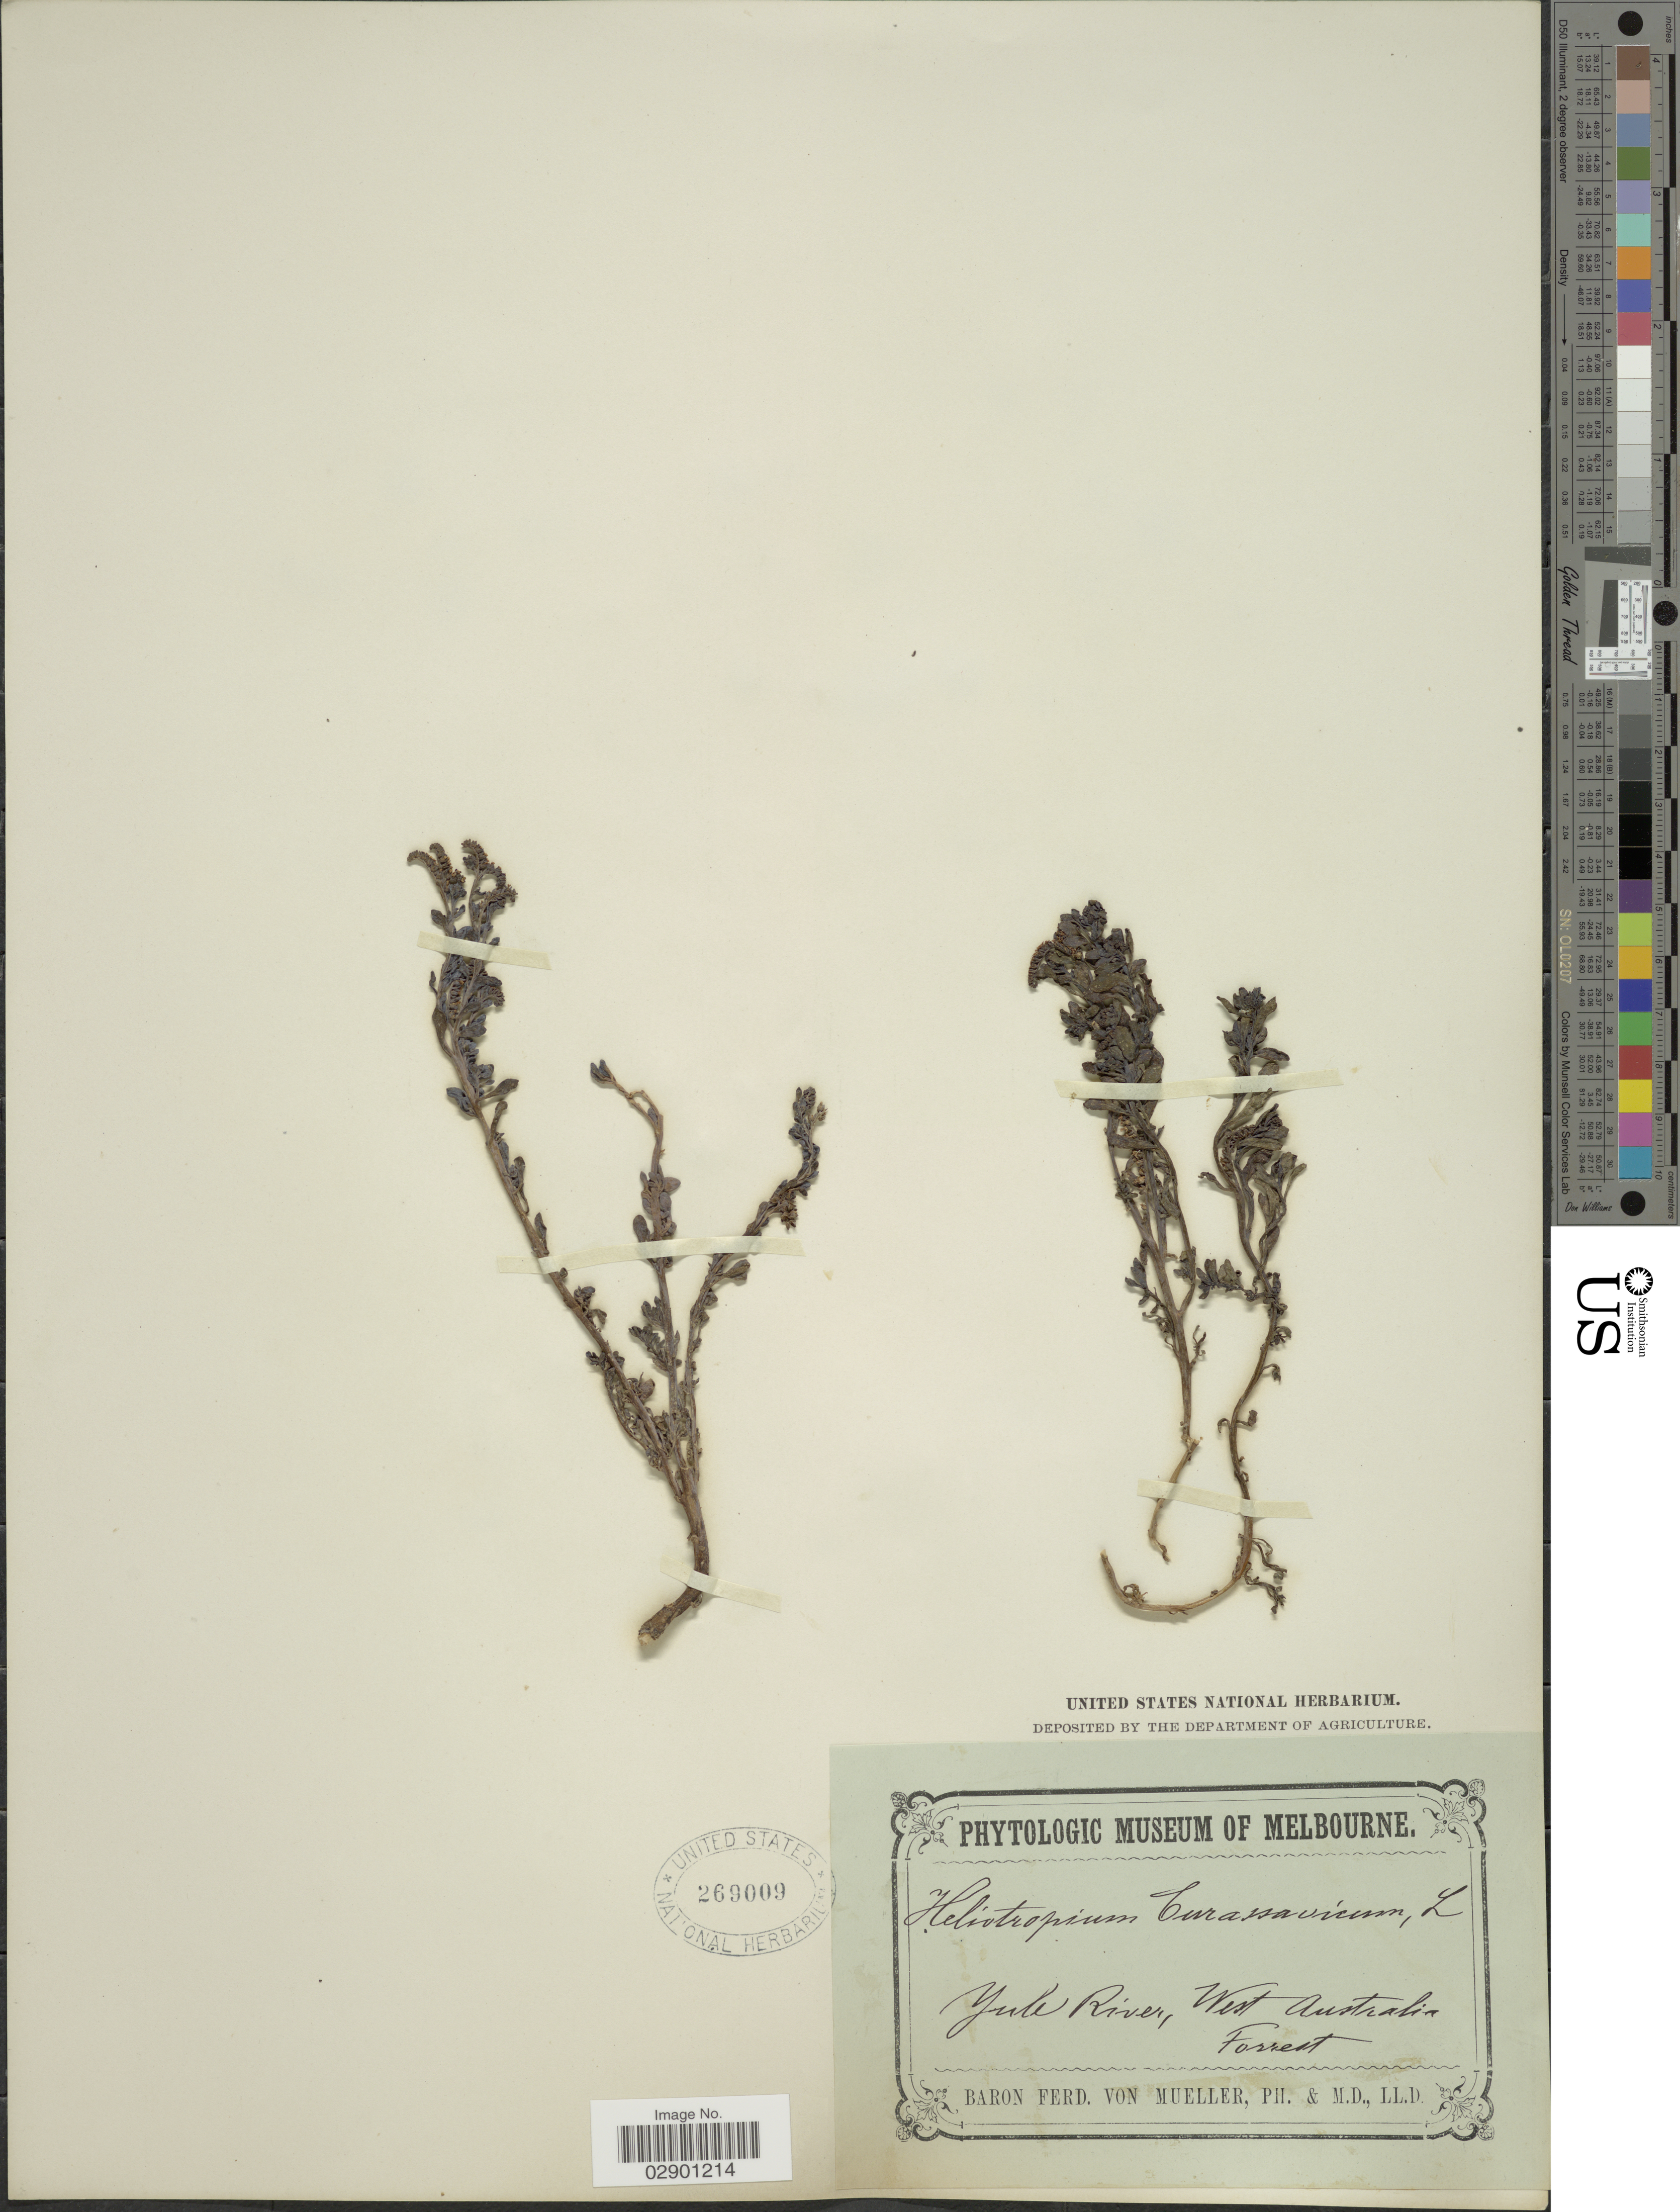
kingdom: Plantae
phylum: Tracheophyta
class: Magnoliopsida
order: Boraginales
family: Heliotropiaceae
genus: Heliotropium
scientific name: Heliotropium curassavicum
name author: L.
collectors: F. Mueller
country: Australia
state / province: Western Australia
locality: Yule River, West Australia, Forrest.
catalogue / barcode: US 269009